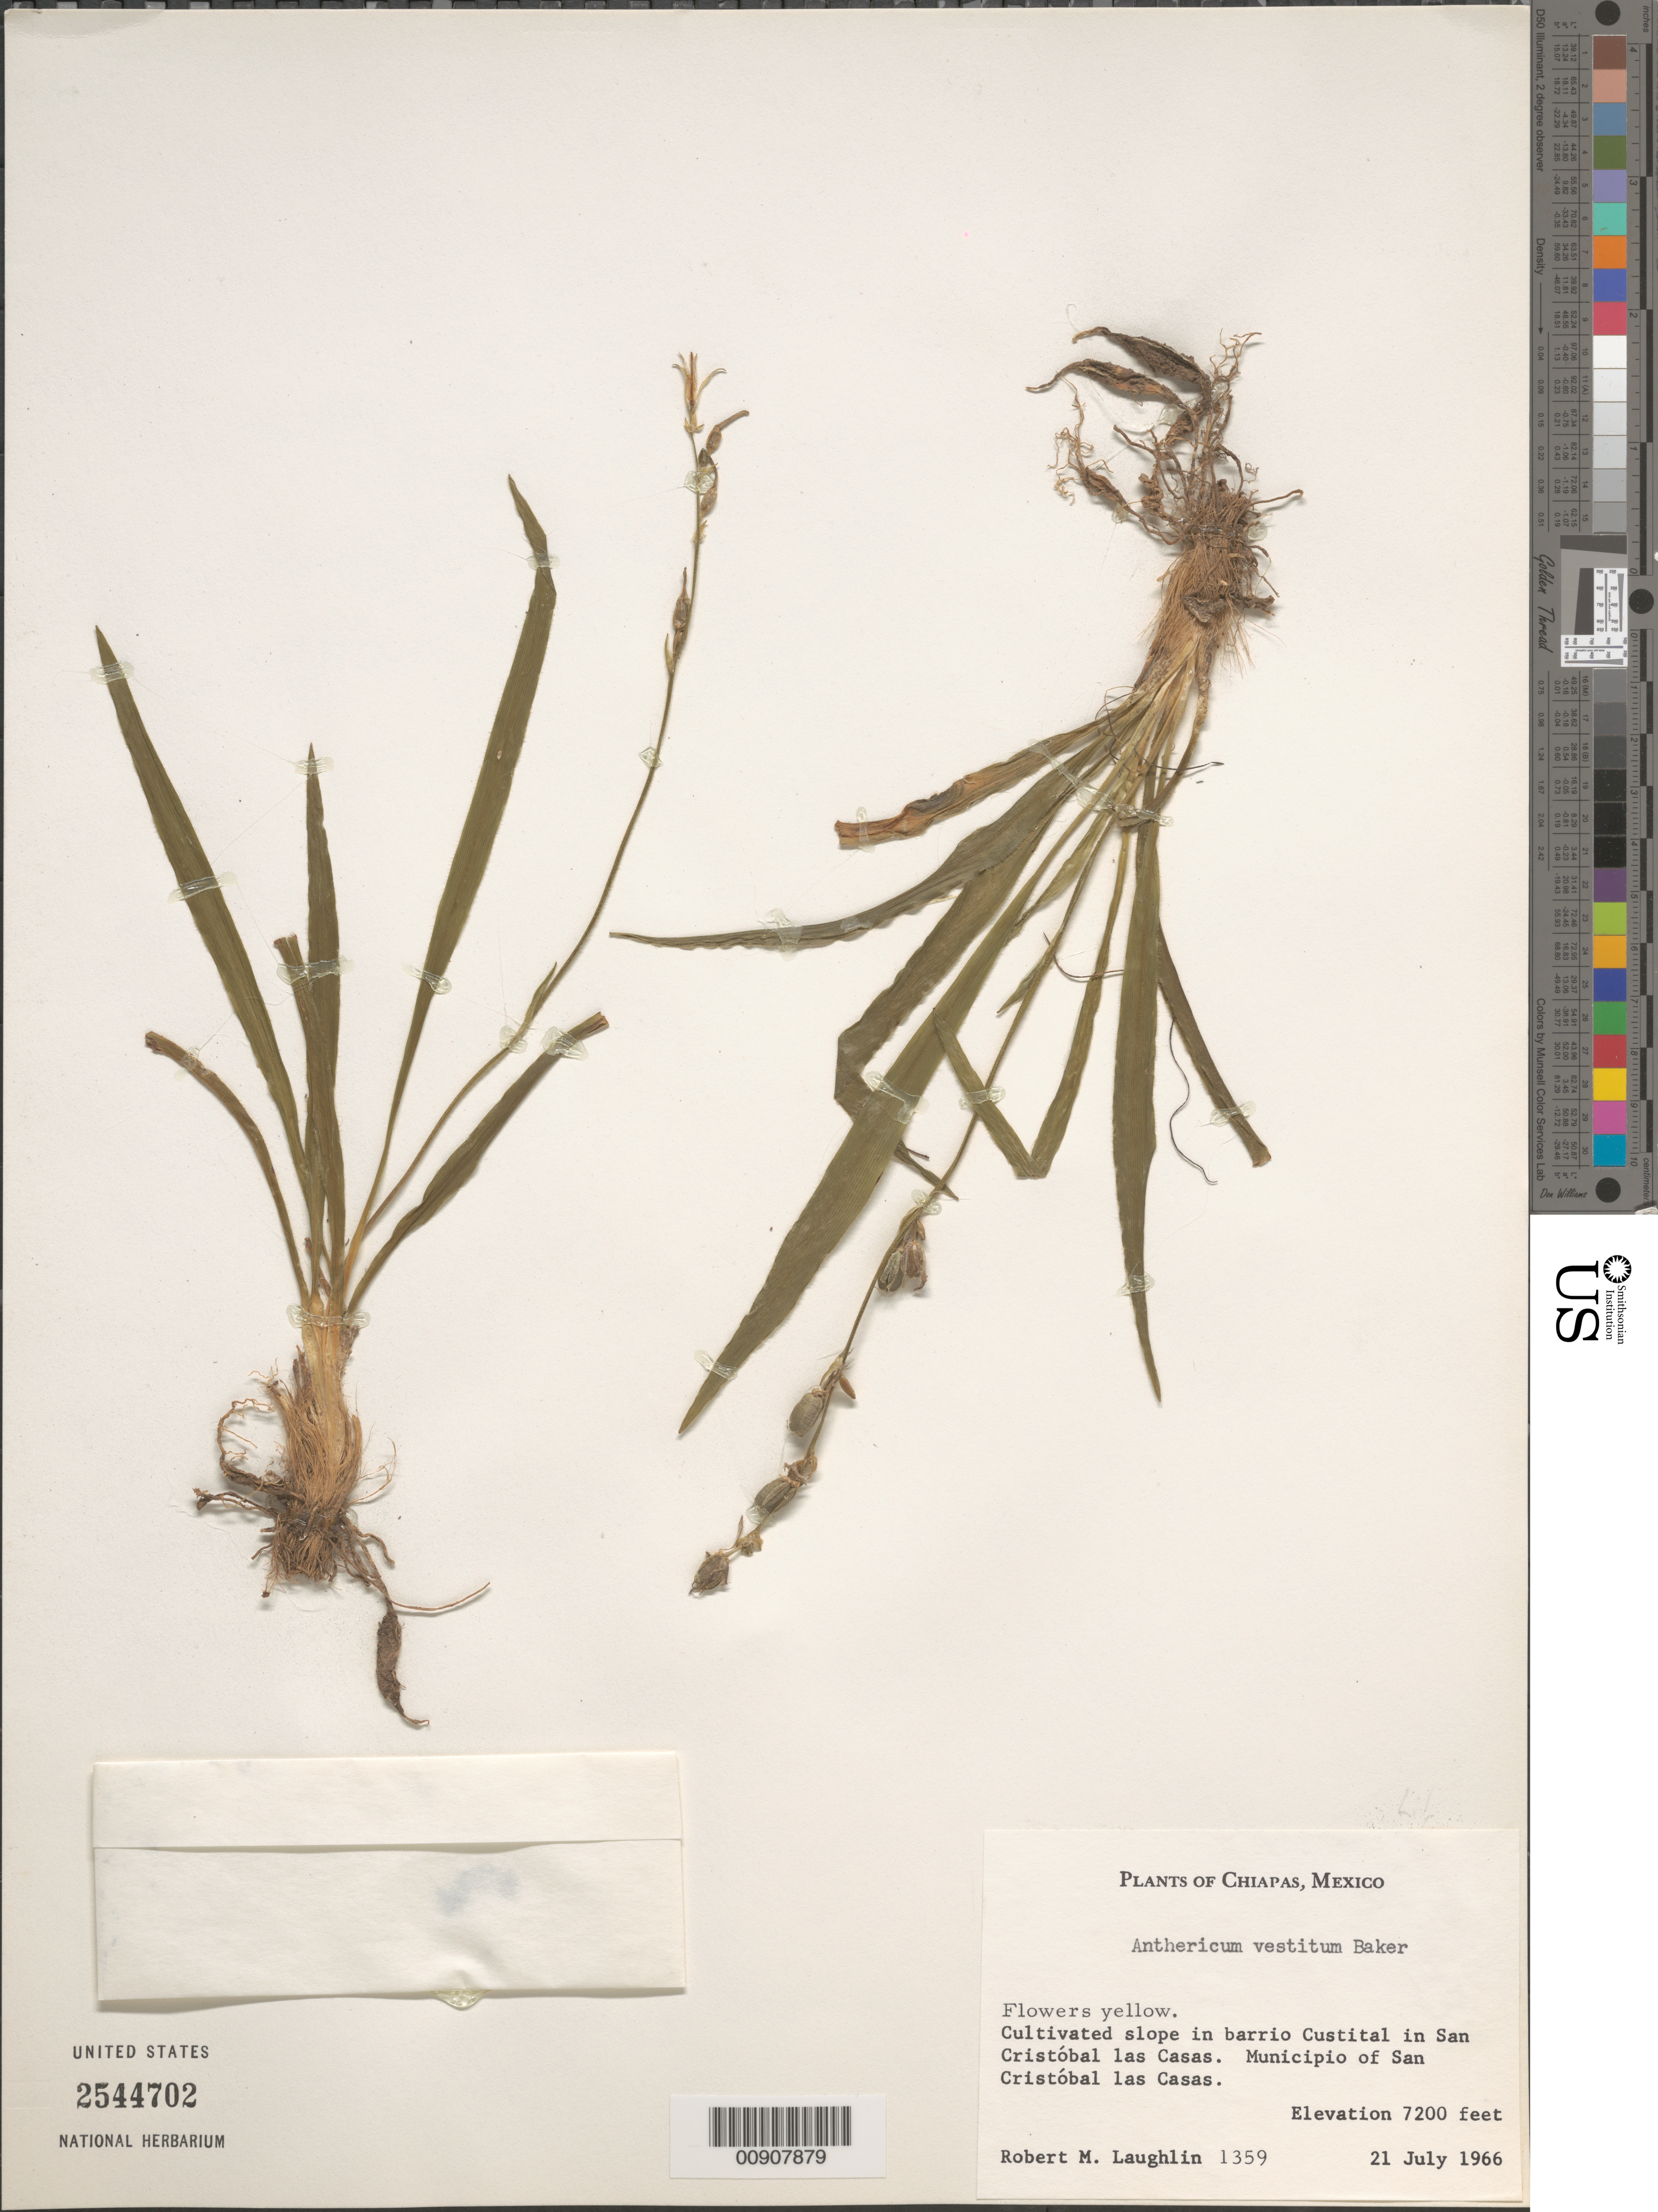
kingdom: Plantae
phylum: Tracheophyta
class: Liliopsida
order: Asparagales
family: Asparagaceae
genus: Anthericum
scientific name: Anthericum vestitum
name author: Baker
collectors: R. M. Laughlin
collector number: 1359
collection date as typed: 21 Jul 1966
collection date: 1966-07-21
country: Mexico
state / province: Chiapas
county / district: San Cristóbal de las Casas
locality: In barrio Custital in San Cristóbal las Casas. Municipio of San Cristóbal las Casas, Chiapas.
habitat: Cultivated slope.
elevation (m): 2195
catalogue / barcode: US 2544702